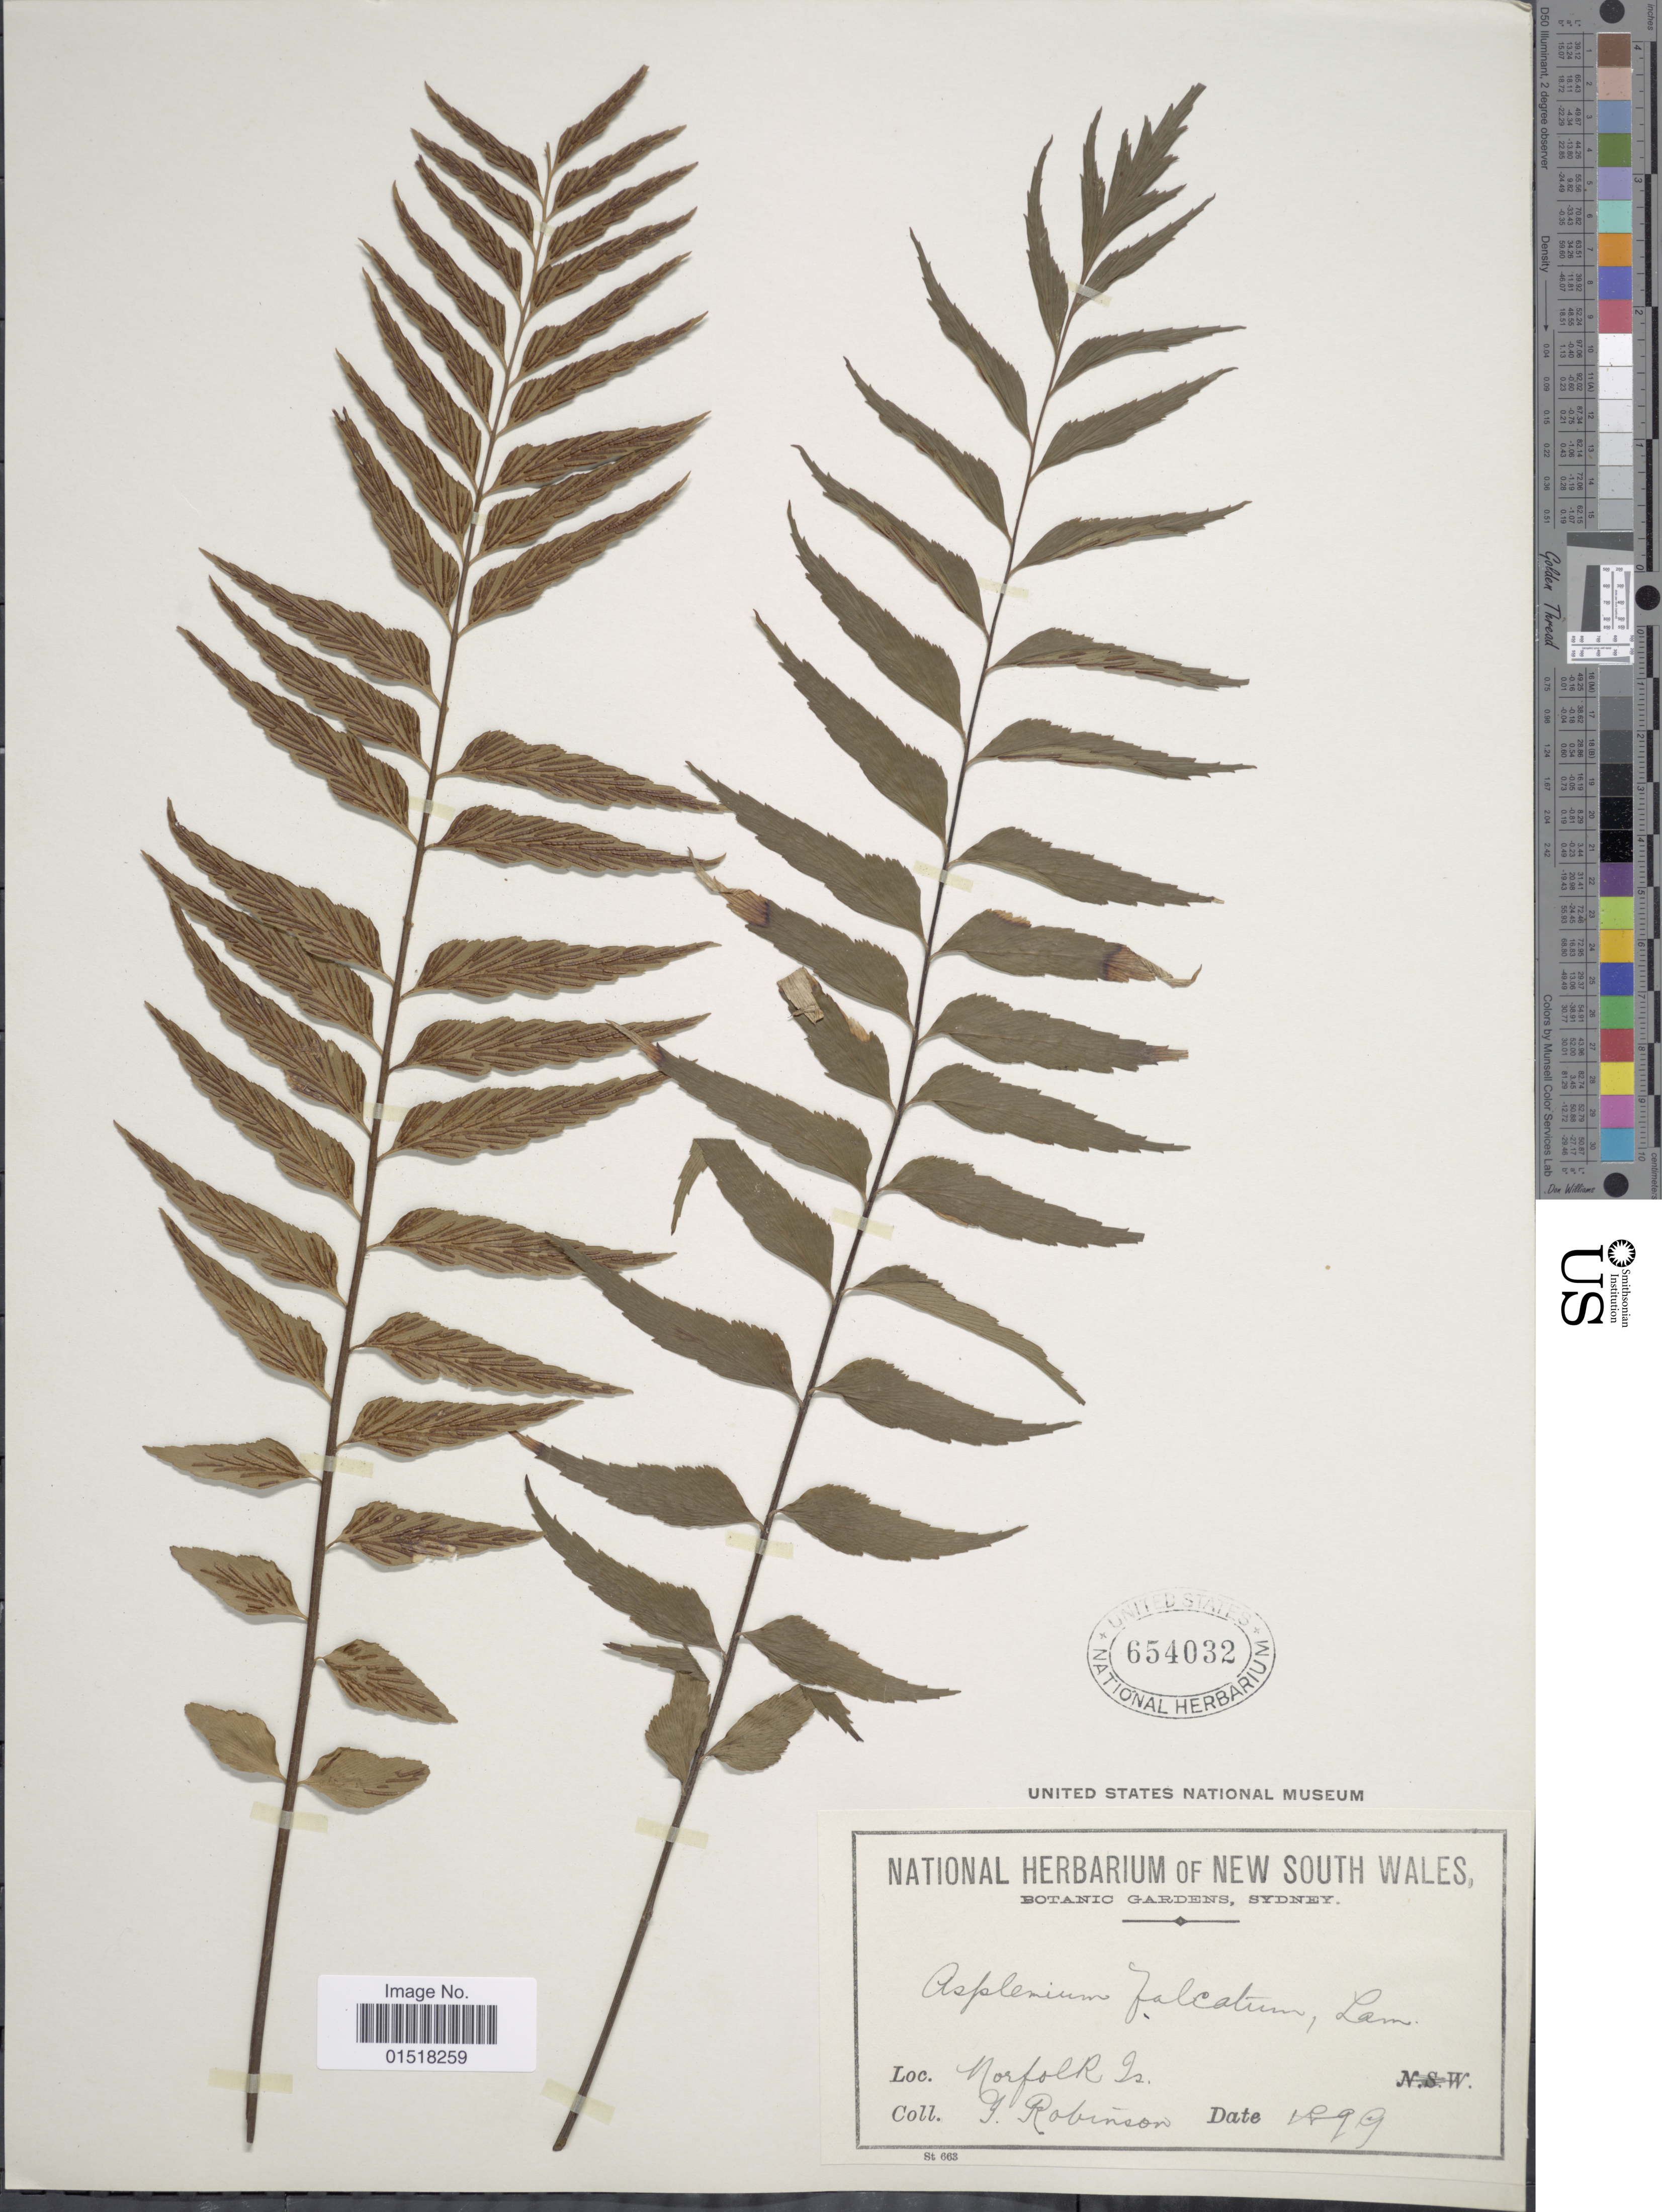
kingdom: Plantae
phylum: Tracheophyta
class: Polypodiopsida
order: Polypodiales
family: Aspleniaceae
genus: Asplenium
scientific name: Asplenium polyodon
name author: G. Forst.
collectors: F. P. Robinson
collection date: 1899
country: Australia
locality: Norfolk Is.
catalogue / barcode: US 654032